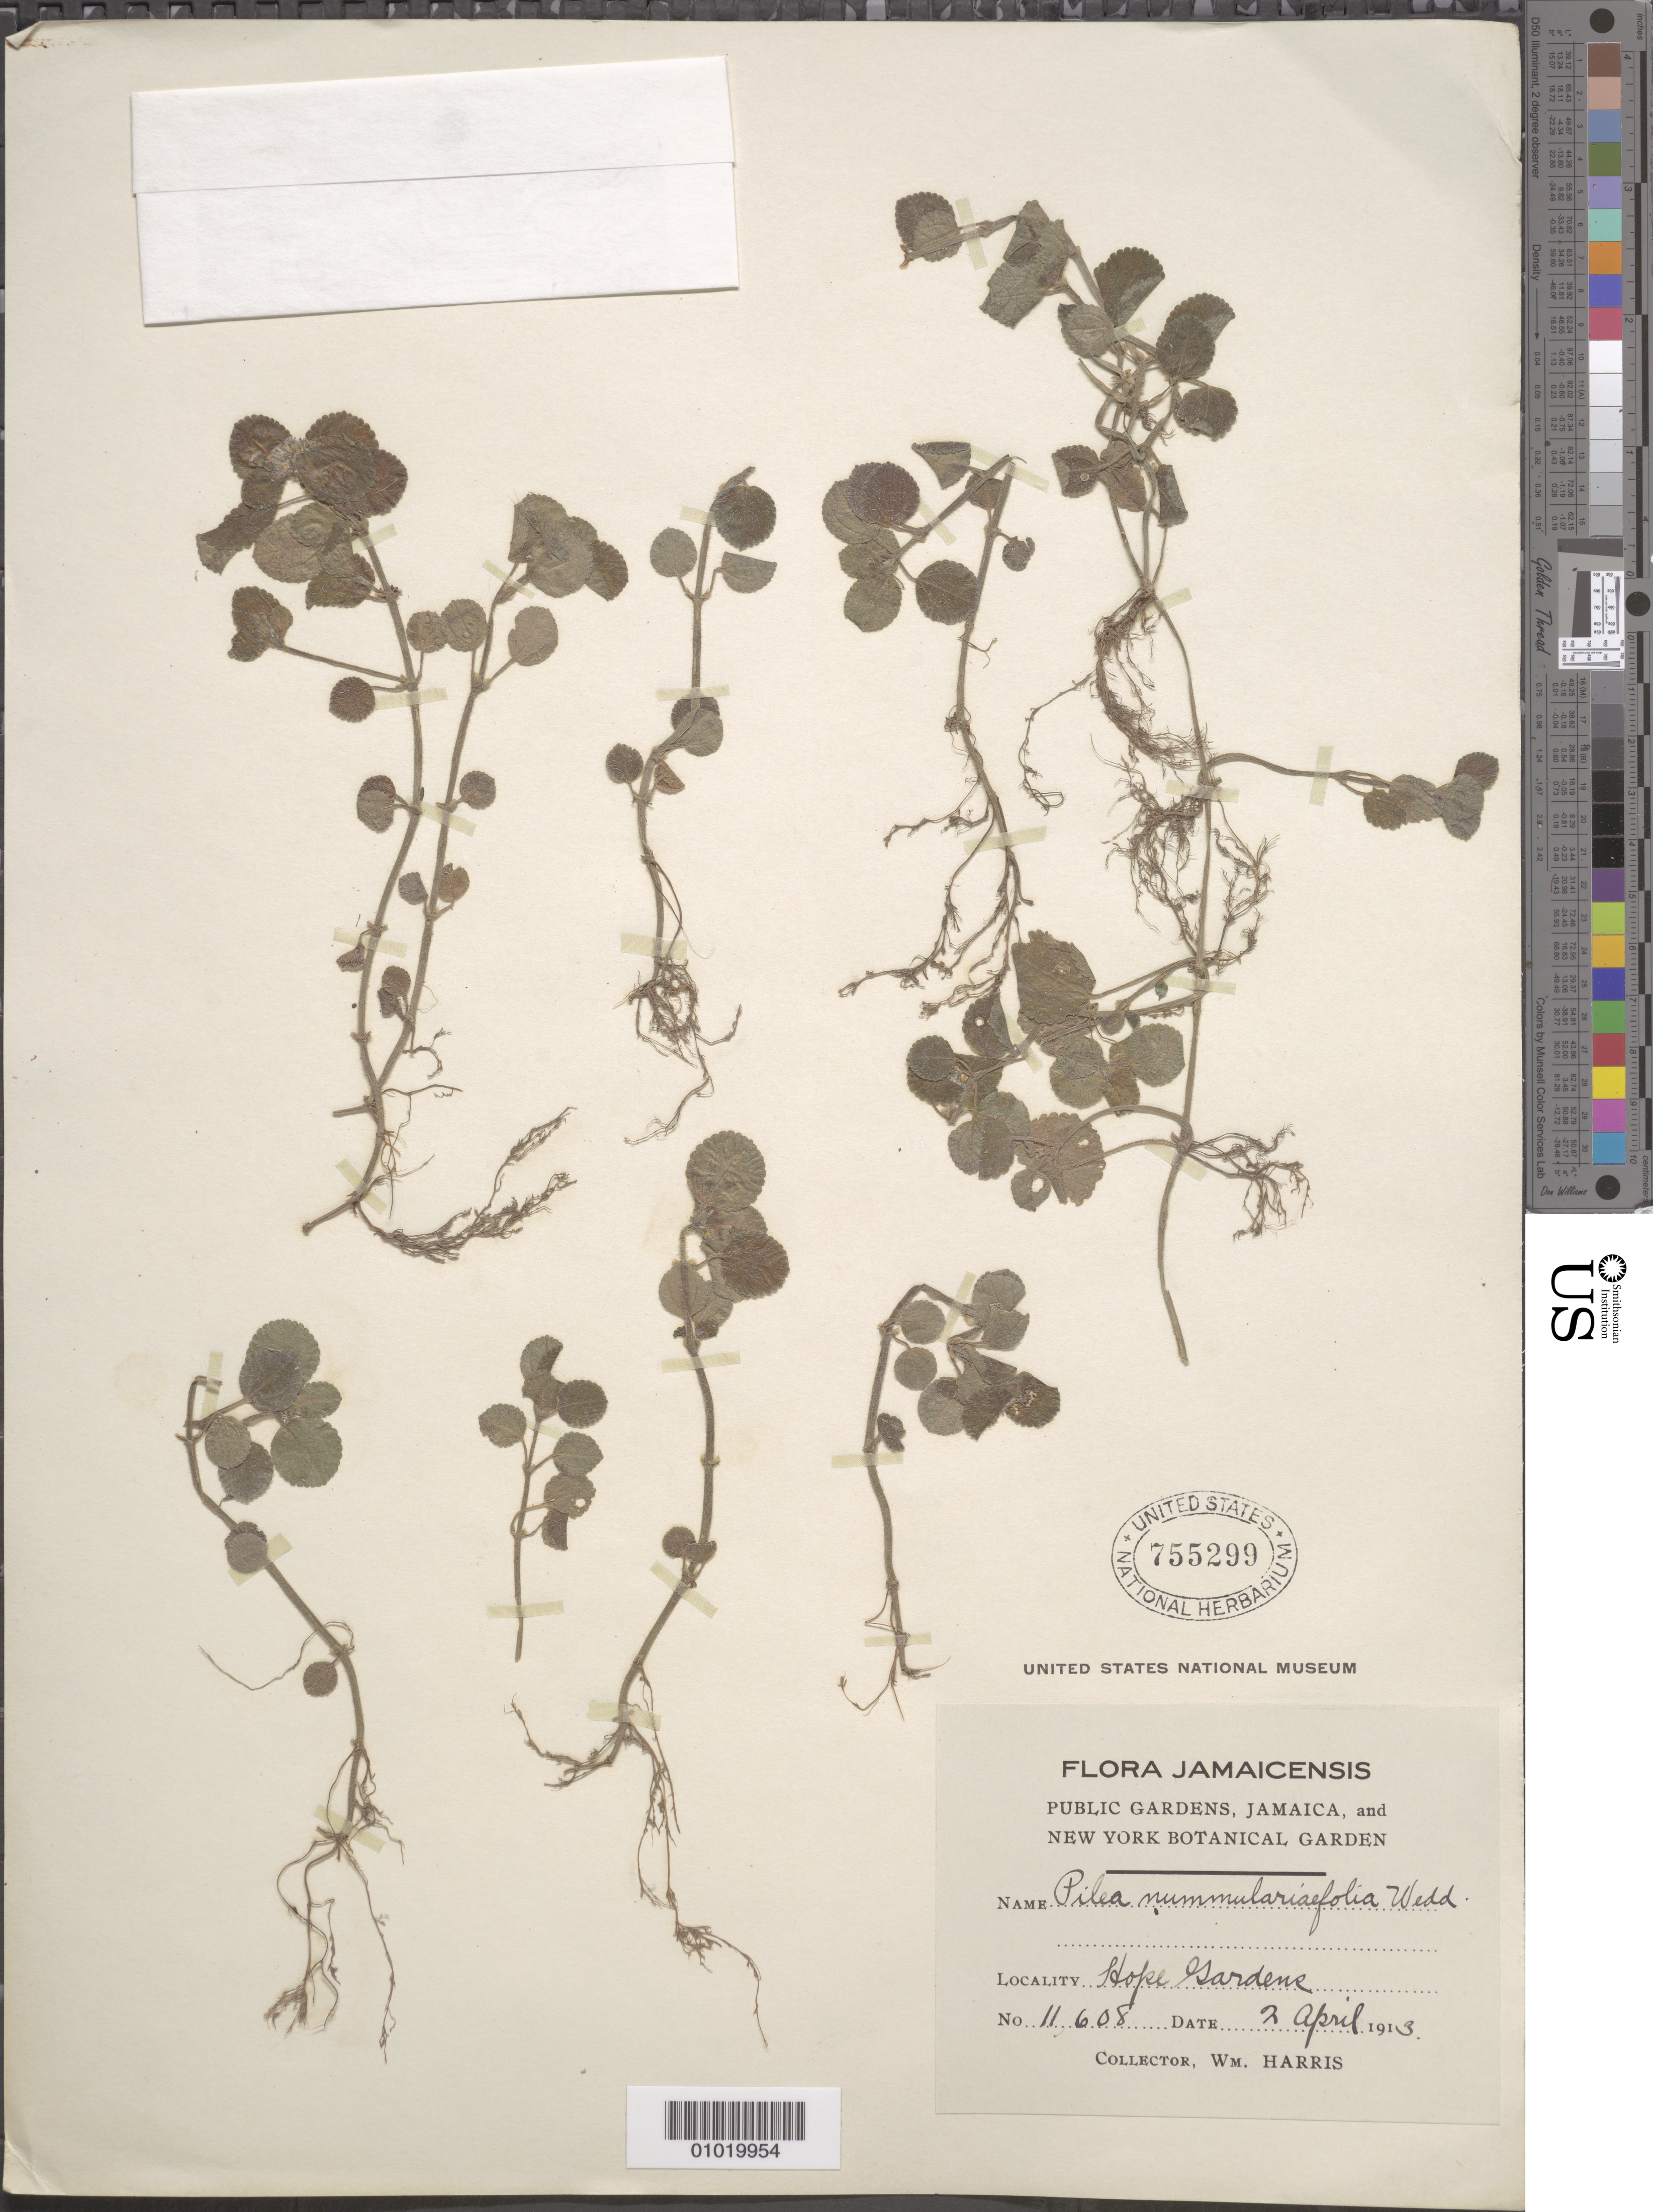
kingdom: Plantae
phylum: Tracheophyta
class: Magnoliopsida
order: Rosales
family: Urticaceae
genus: Pilea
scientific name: Pilea nummularifolia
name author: (Sw.) Wedd.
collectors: W. Harris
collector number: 11608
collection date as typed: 02 Apr 1913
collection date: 1913-04-02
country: Jamaica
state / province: Saint Andrew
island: Jamaica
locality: Hope Gardens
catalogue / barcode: US 755299